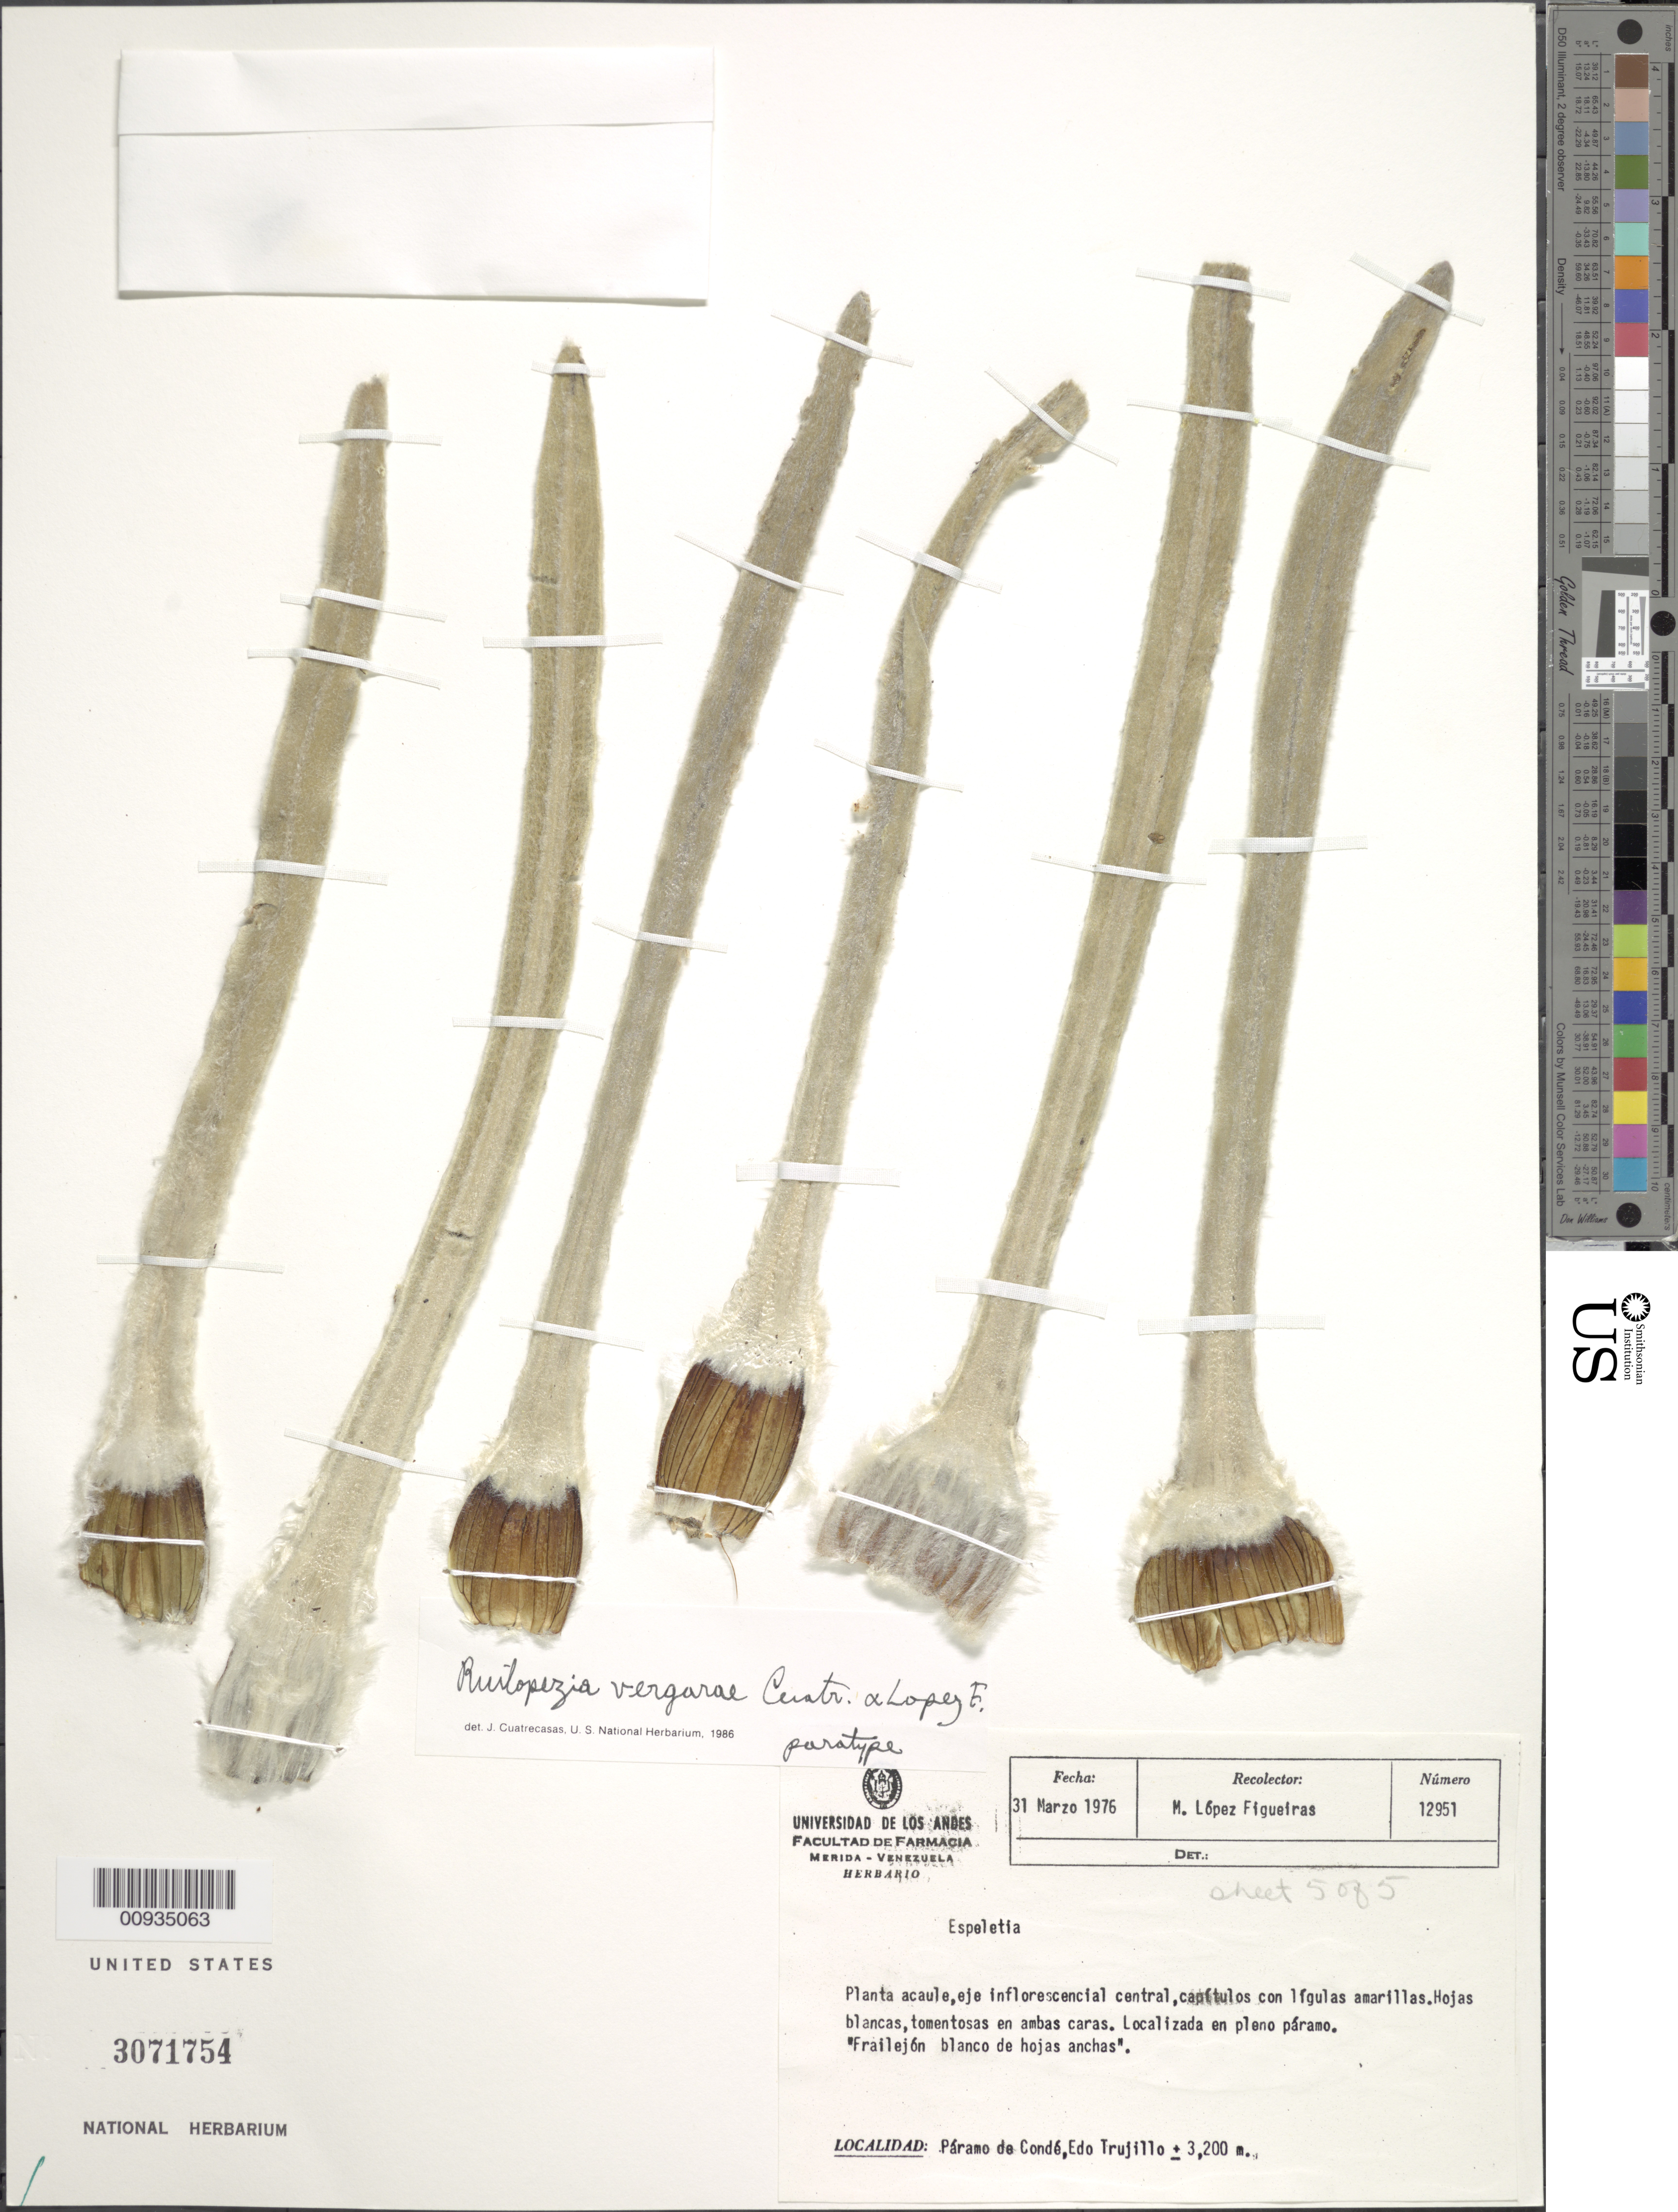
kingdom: Plantae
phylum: Tracheophyta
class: Magnoliopsida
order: Asterales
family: Asteraceae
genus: Ruilopezia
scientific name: Ruilopezia vergarae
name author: Cuatrec. & López Fig.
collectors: M. López Figueiras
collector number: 12951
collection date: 1976-03-31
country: Venezuela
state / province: Trujillo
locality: Paramo de Conde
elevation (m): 3200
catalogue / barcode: US 3071754